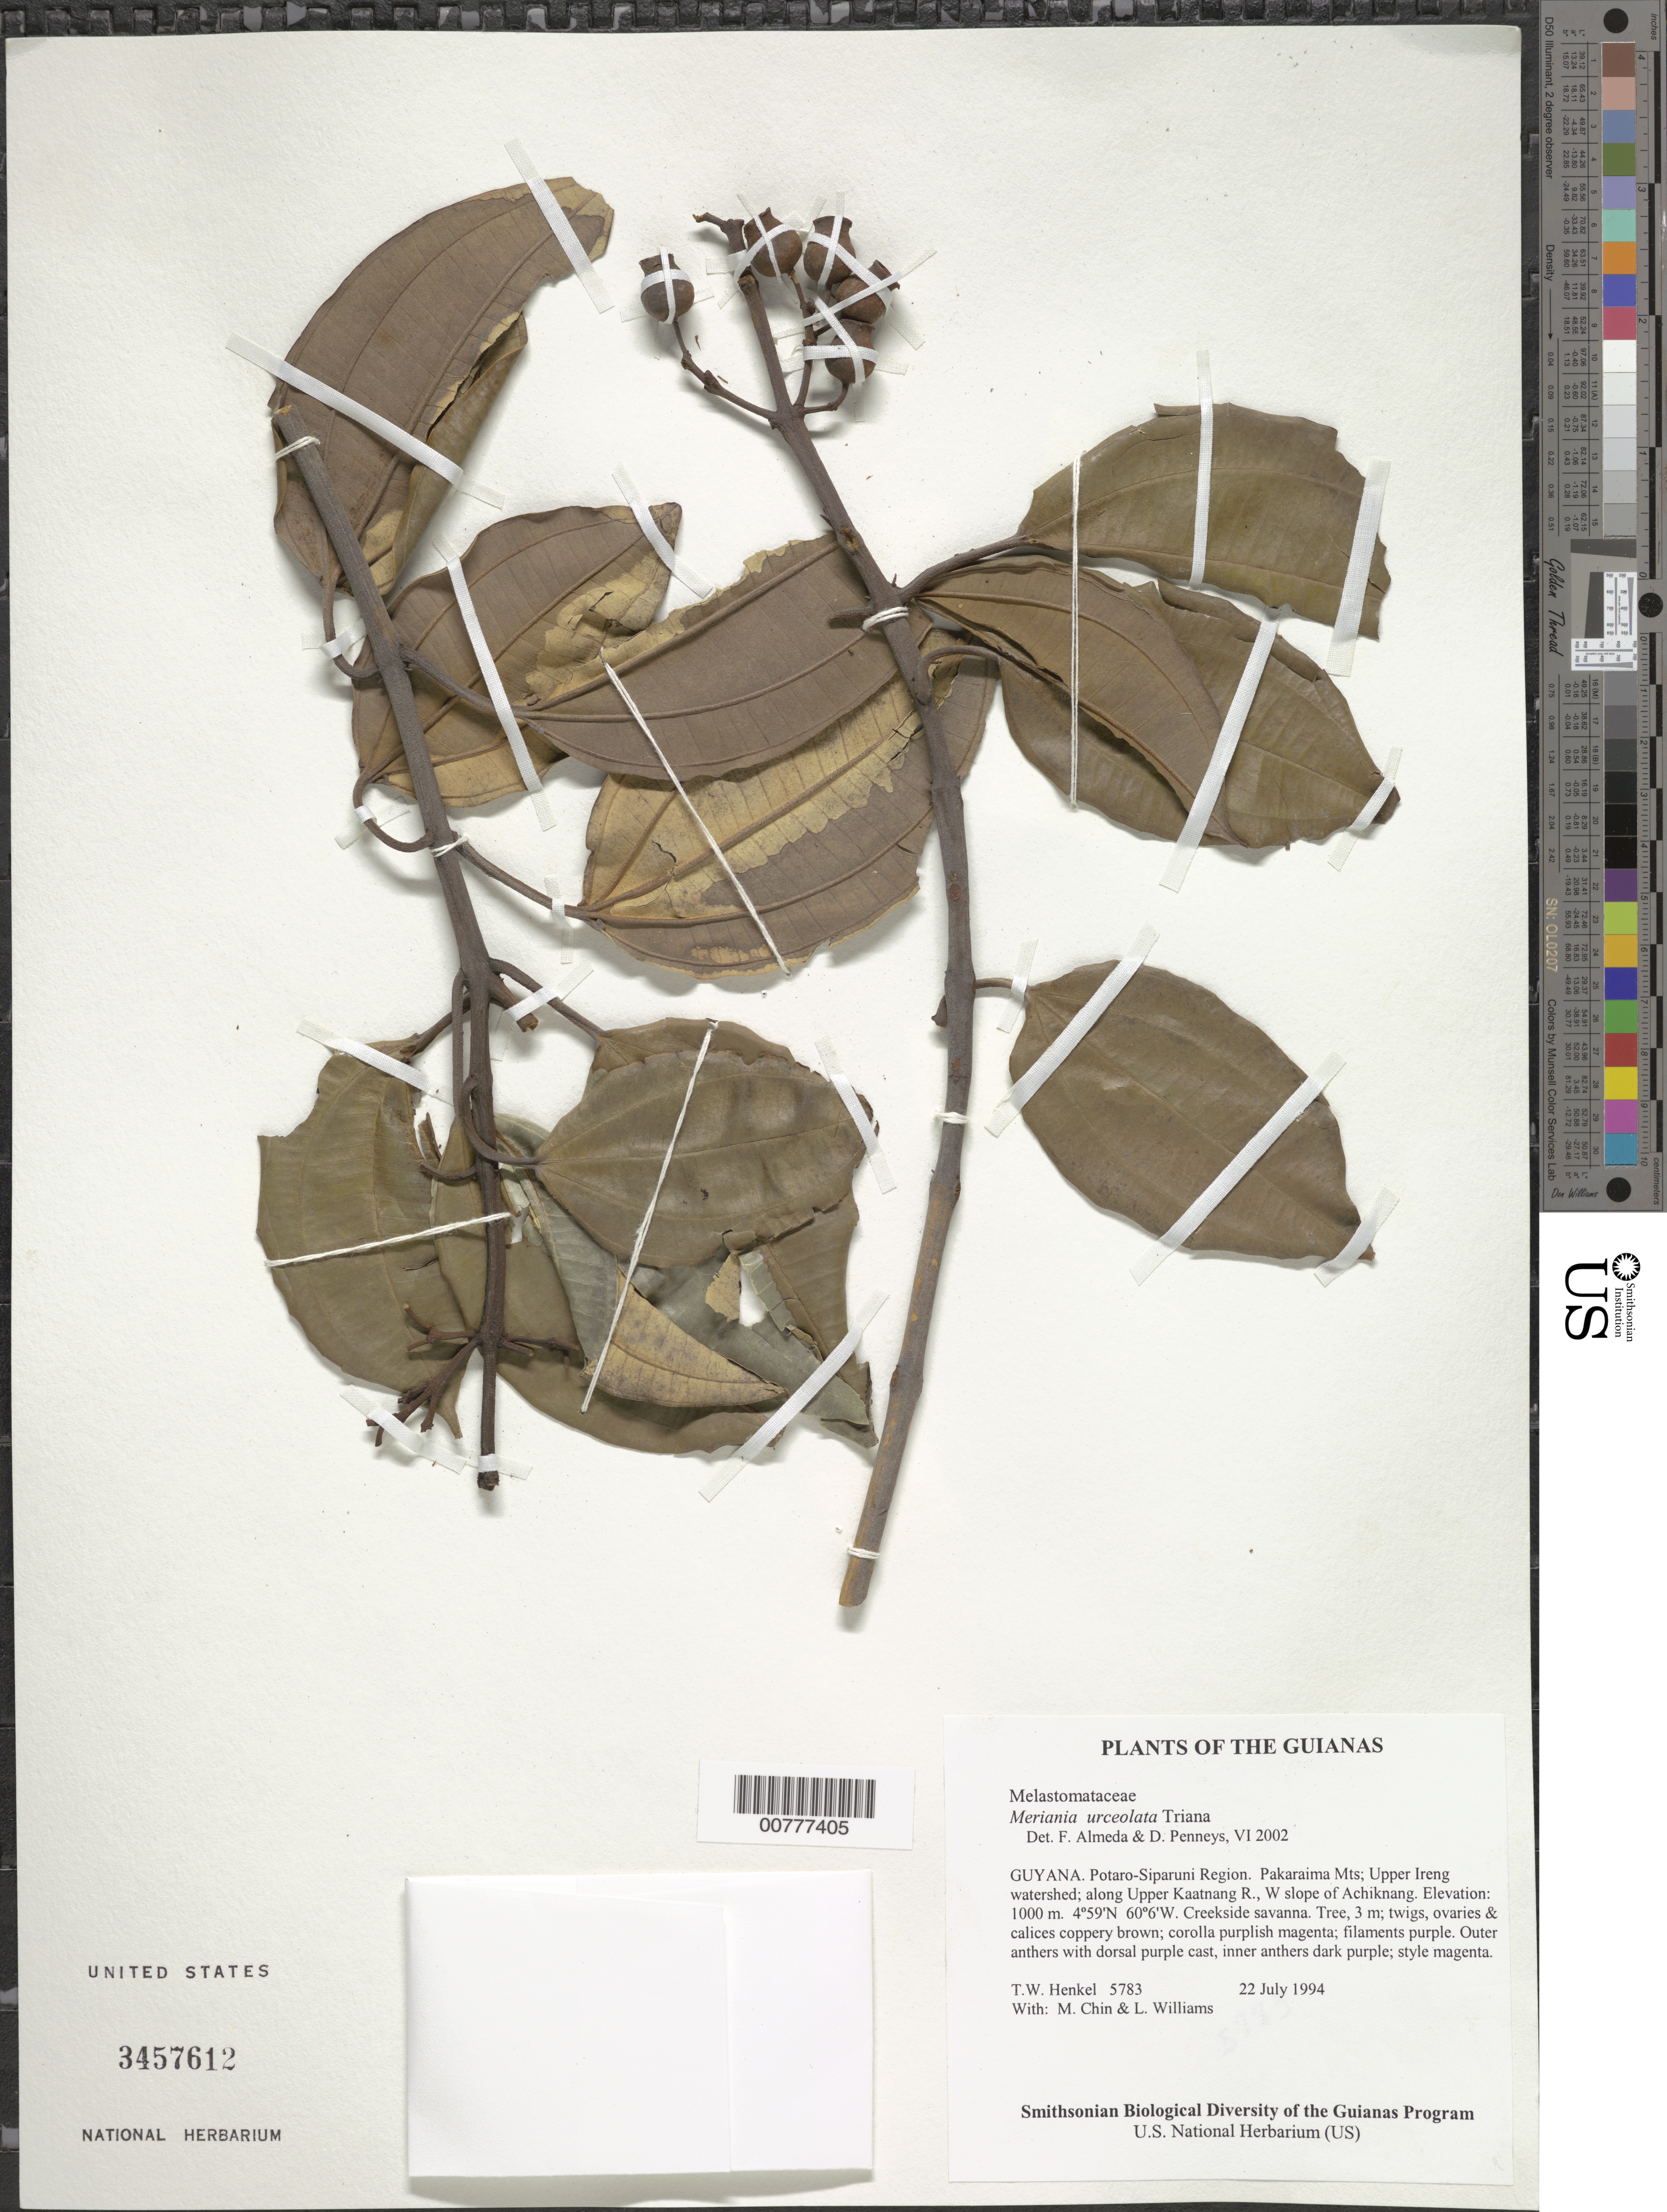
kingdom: Plantae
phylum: Tracheophyta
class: Magnoliopsida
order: Myrtales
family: Melastomataceae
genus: Meriania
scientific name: Meriania urceolata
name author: Triana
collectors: T. Henkel, M. Chin & L. Williams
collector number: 5783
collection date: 1994-07-22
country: Guyana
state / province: Potaro-Siparuni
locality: Potaro-Siparuni Region, Pakaraima Mts; Upper Ireng watershed; along Upper Kaatnang R., W slope of Achiknang.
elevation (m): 1000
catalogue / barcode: US 3457612